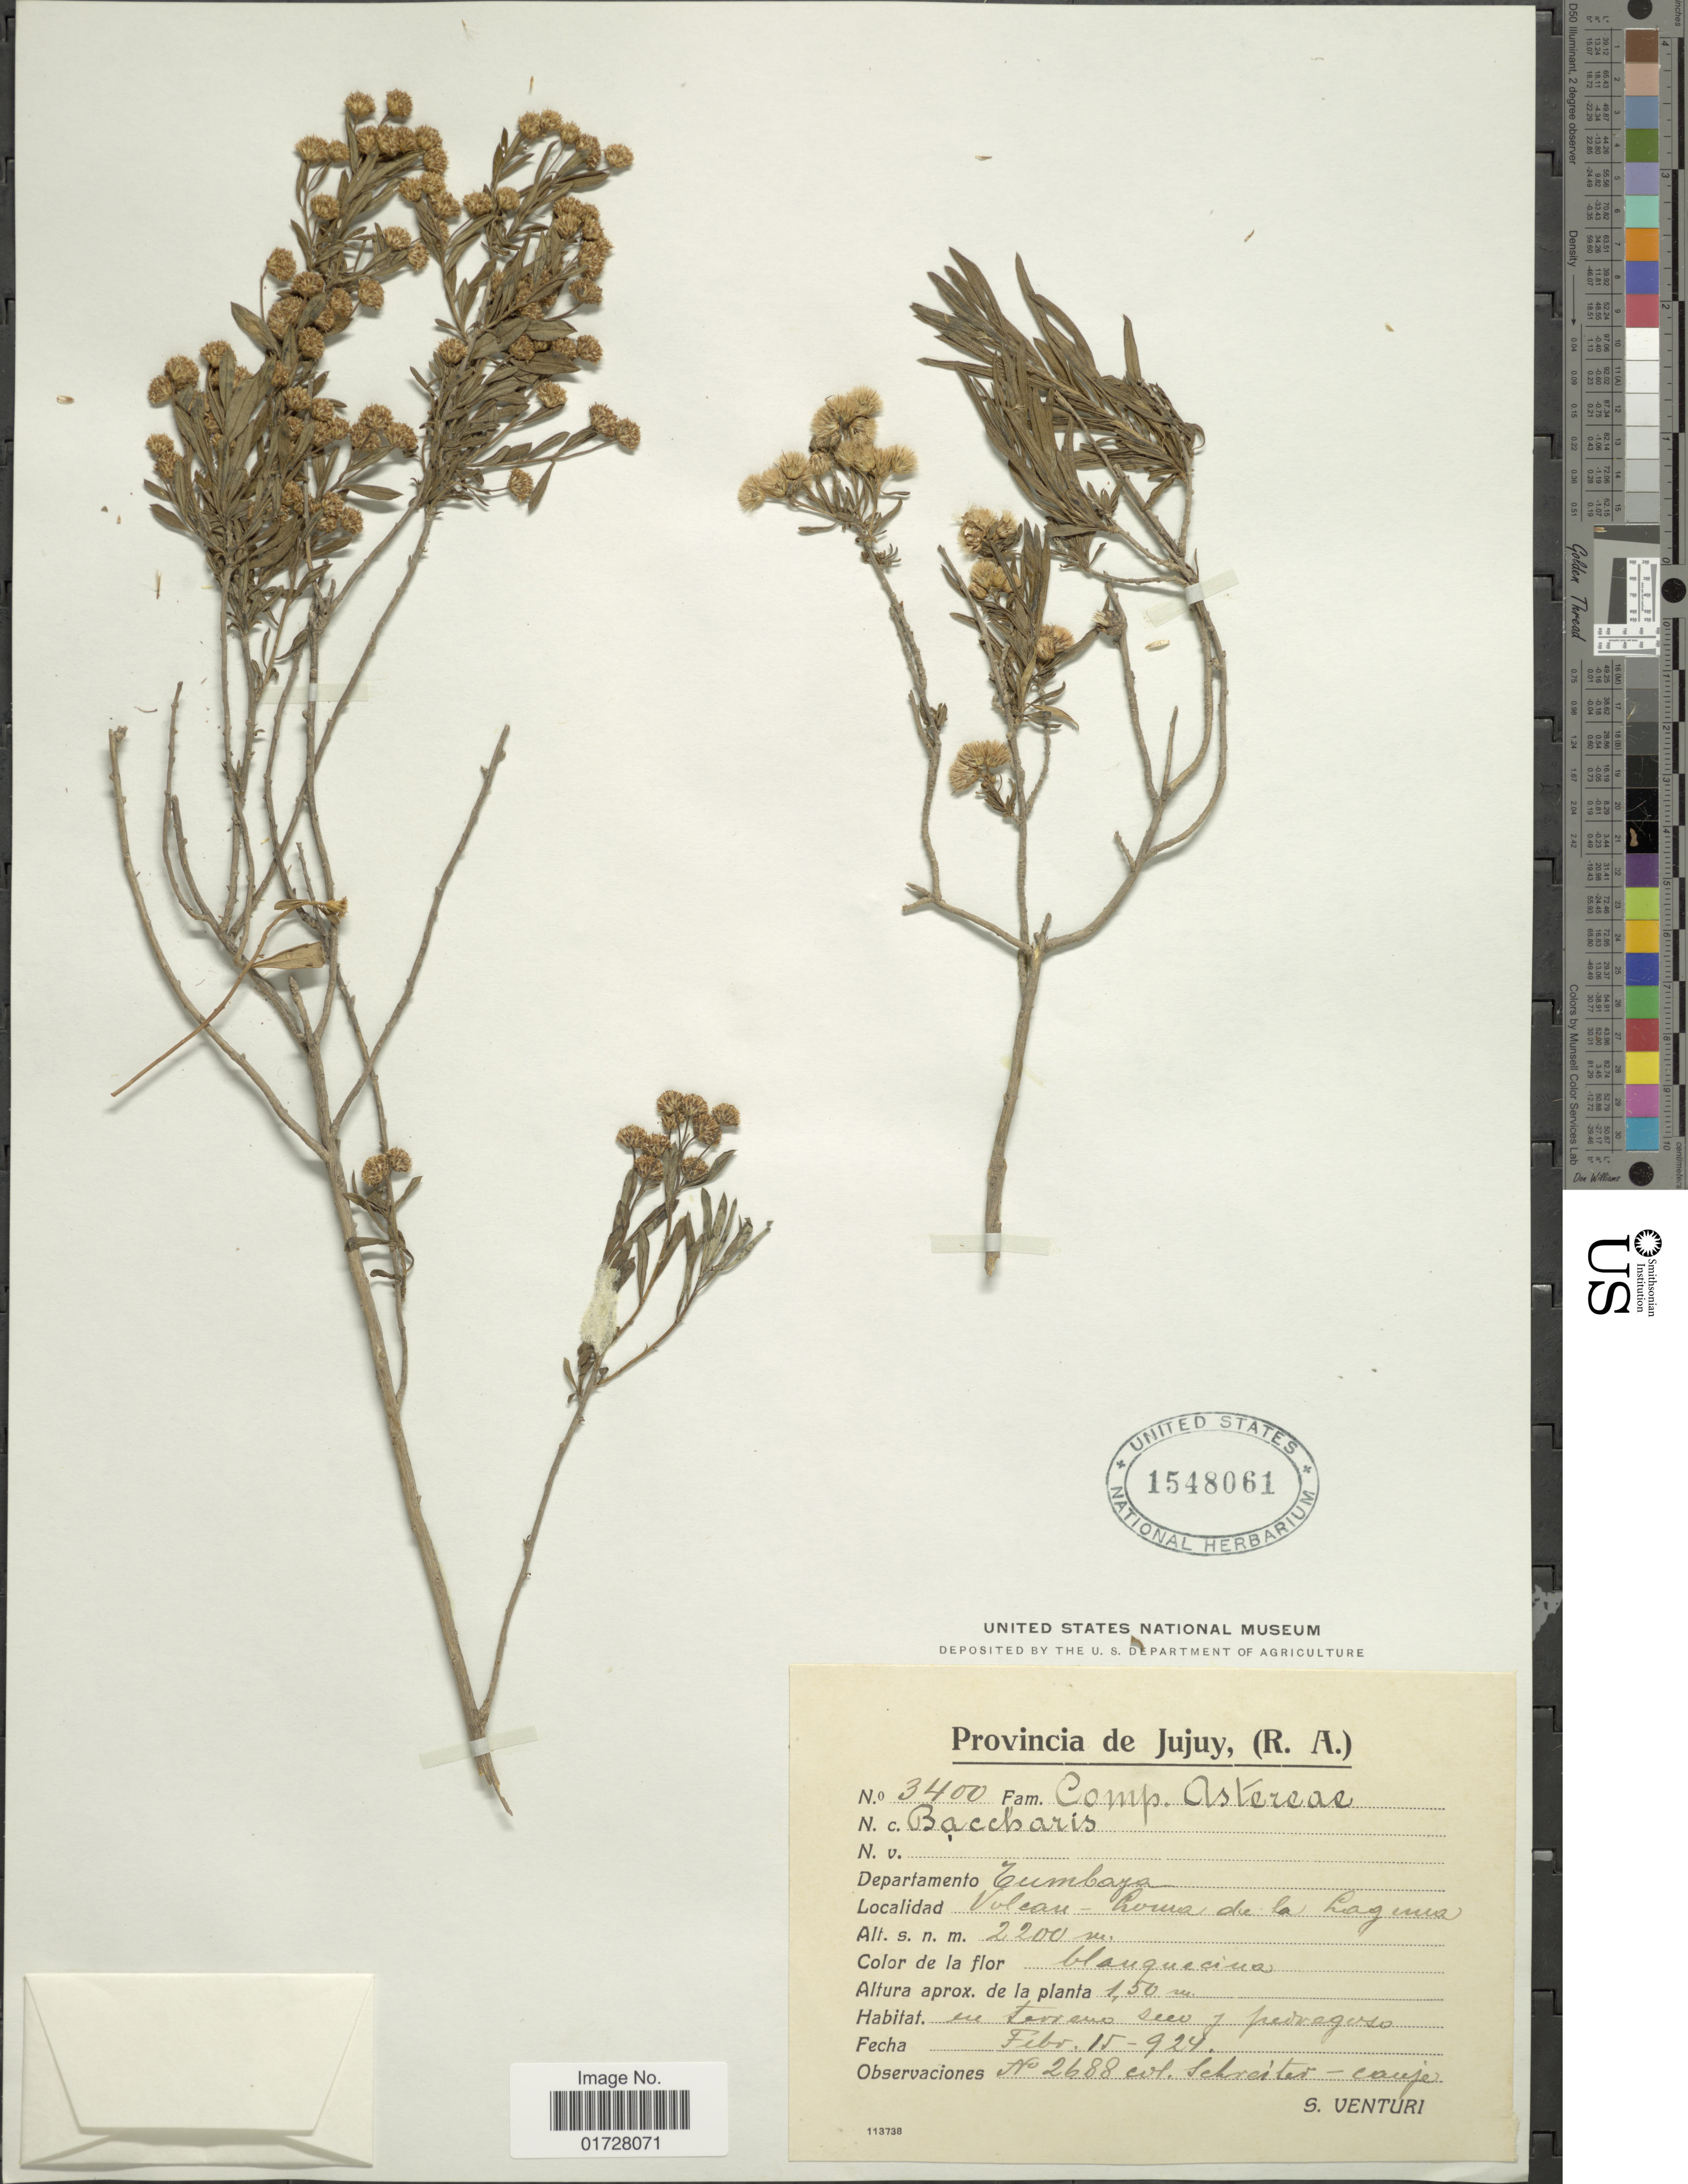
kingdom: Plantae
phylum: Tracheophyta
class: Magnoliopsida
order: Asterales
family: Asteraceae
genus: Baccharis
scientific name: Baccharis sp.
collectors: S. Venturi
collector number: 3400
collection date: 1924-02-15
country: Argentina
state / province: Jujuy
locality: Departamento Tumbaya, Volcan-Loma dela Laguna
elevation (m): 2200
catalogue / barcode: US 1548061